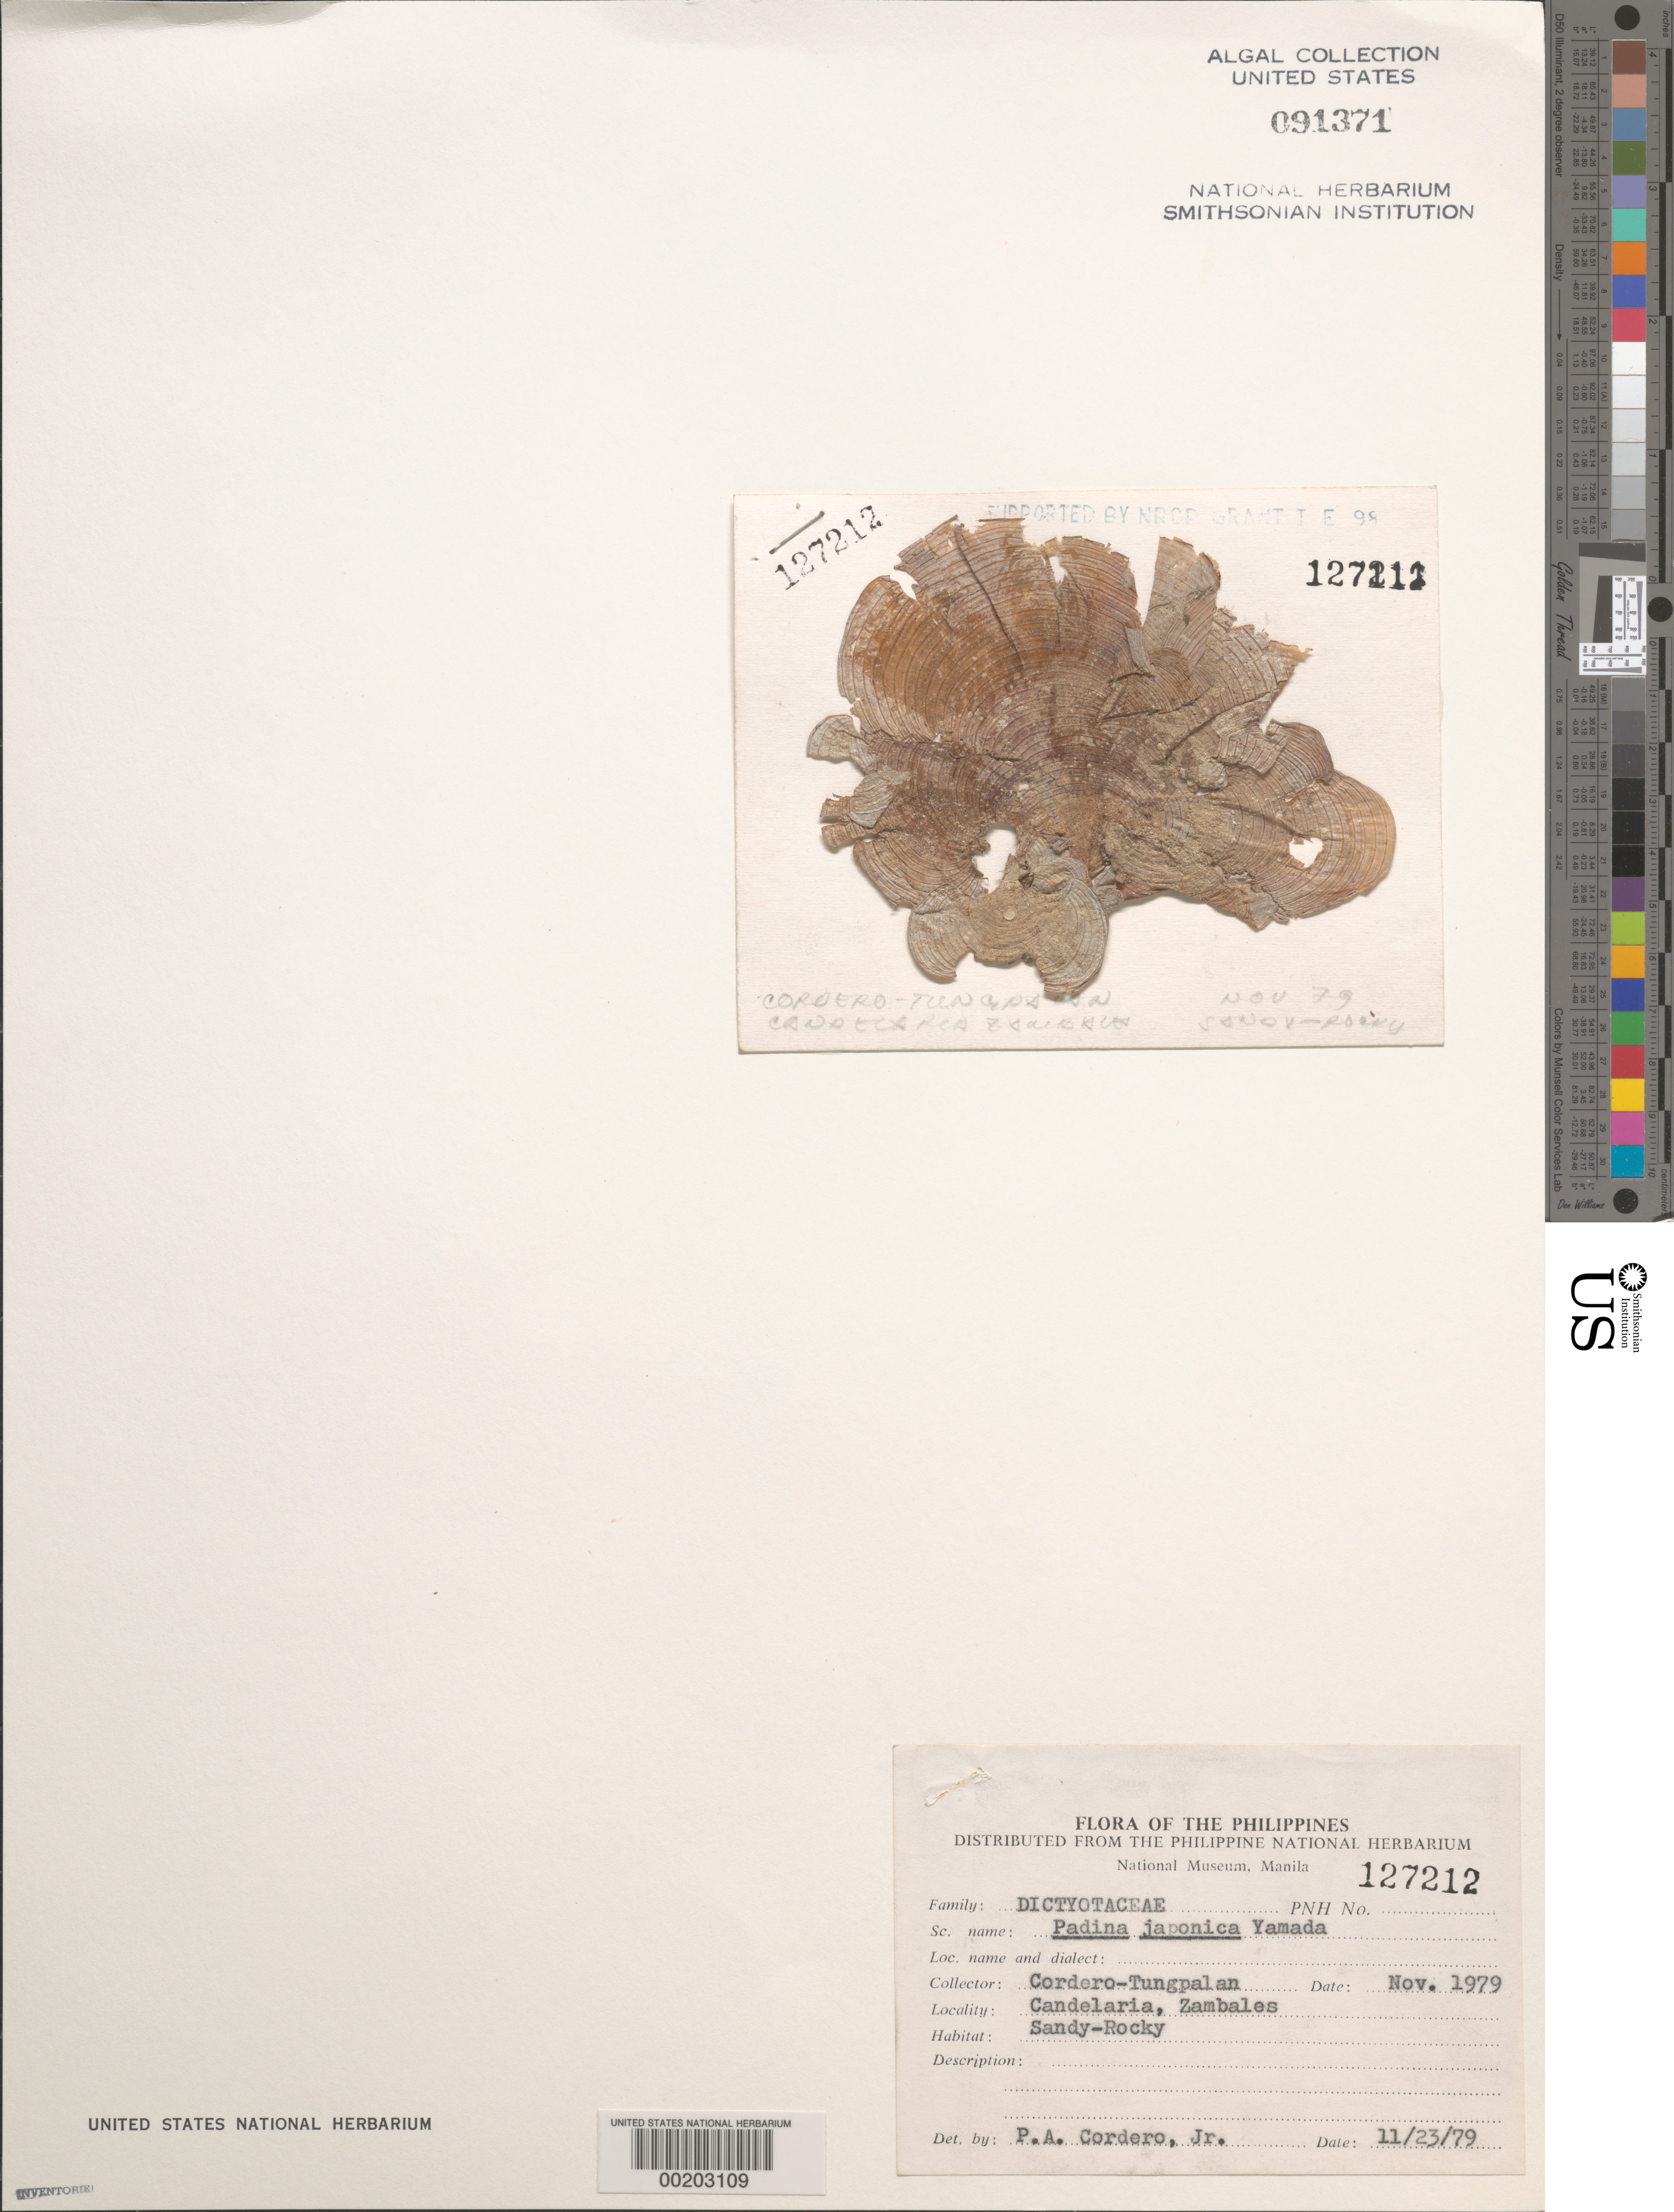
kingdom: Chromista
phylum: Ochrophyta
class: Phaeophyceae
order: Dictyotales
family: Dictyotaceae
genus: Padina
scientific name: Padina japonica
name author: Yamada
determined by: Cordero, P. A., Jr.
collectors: P. A. Cordero & A. Tungpalan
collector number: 127212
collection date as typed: Nov 1979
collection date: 1979-11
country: Philippines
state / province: Central Luzon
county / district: Zambales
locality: Candelaria, zambales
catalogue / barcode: US 91371